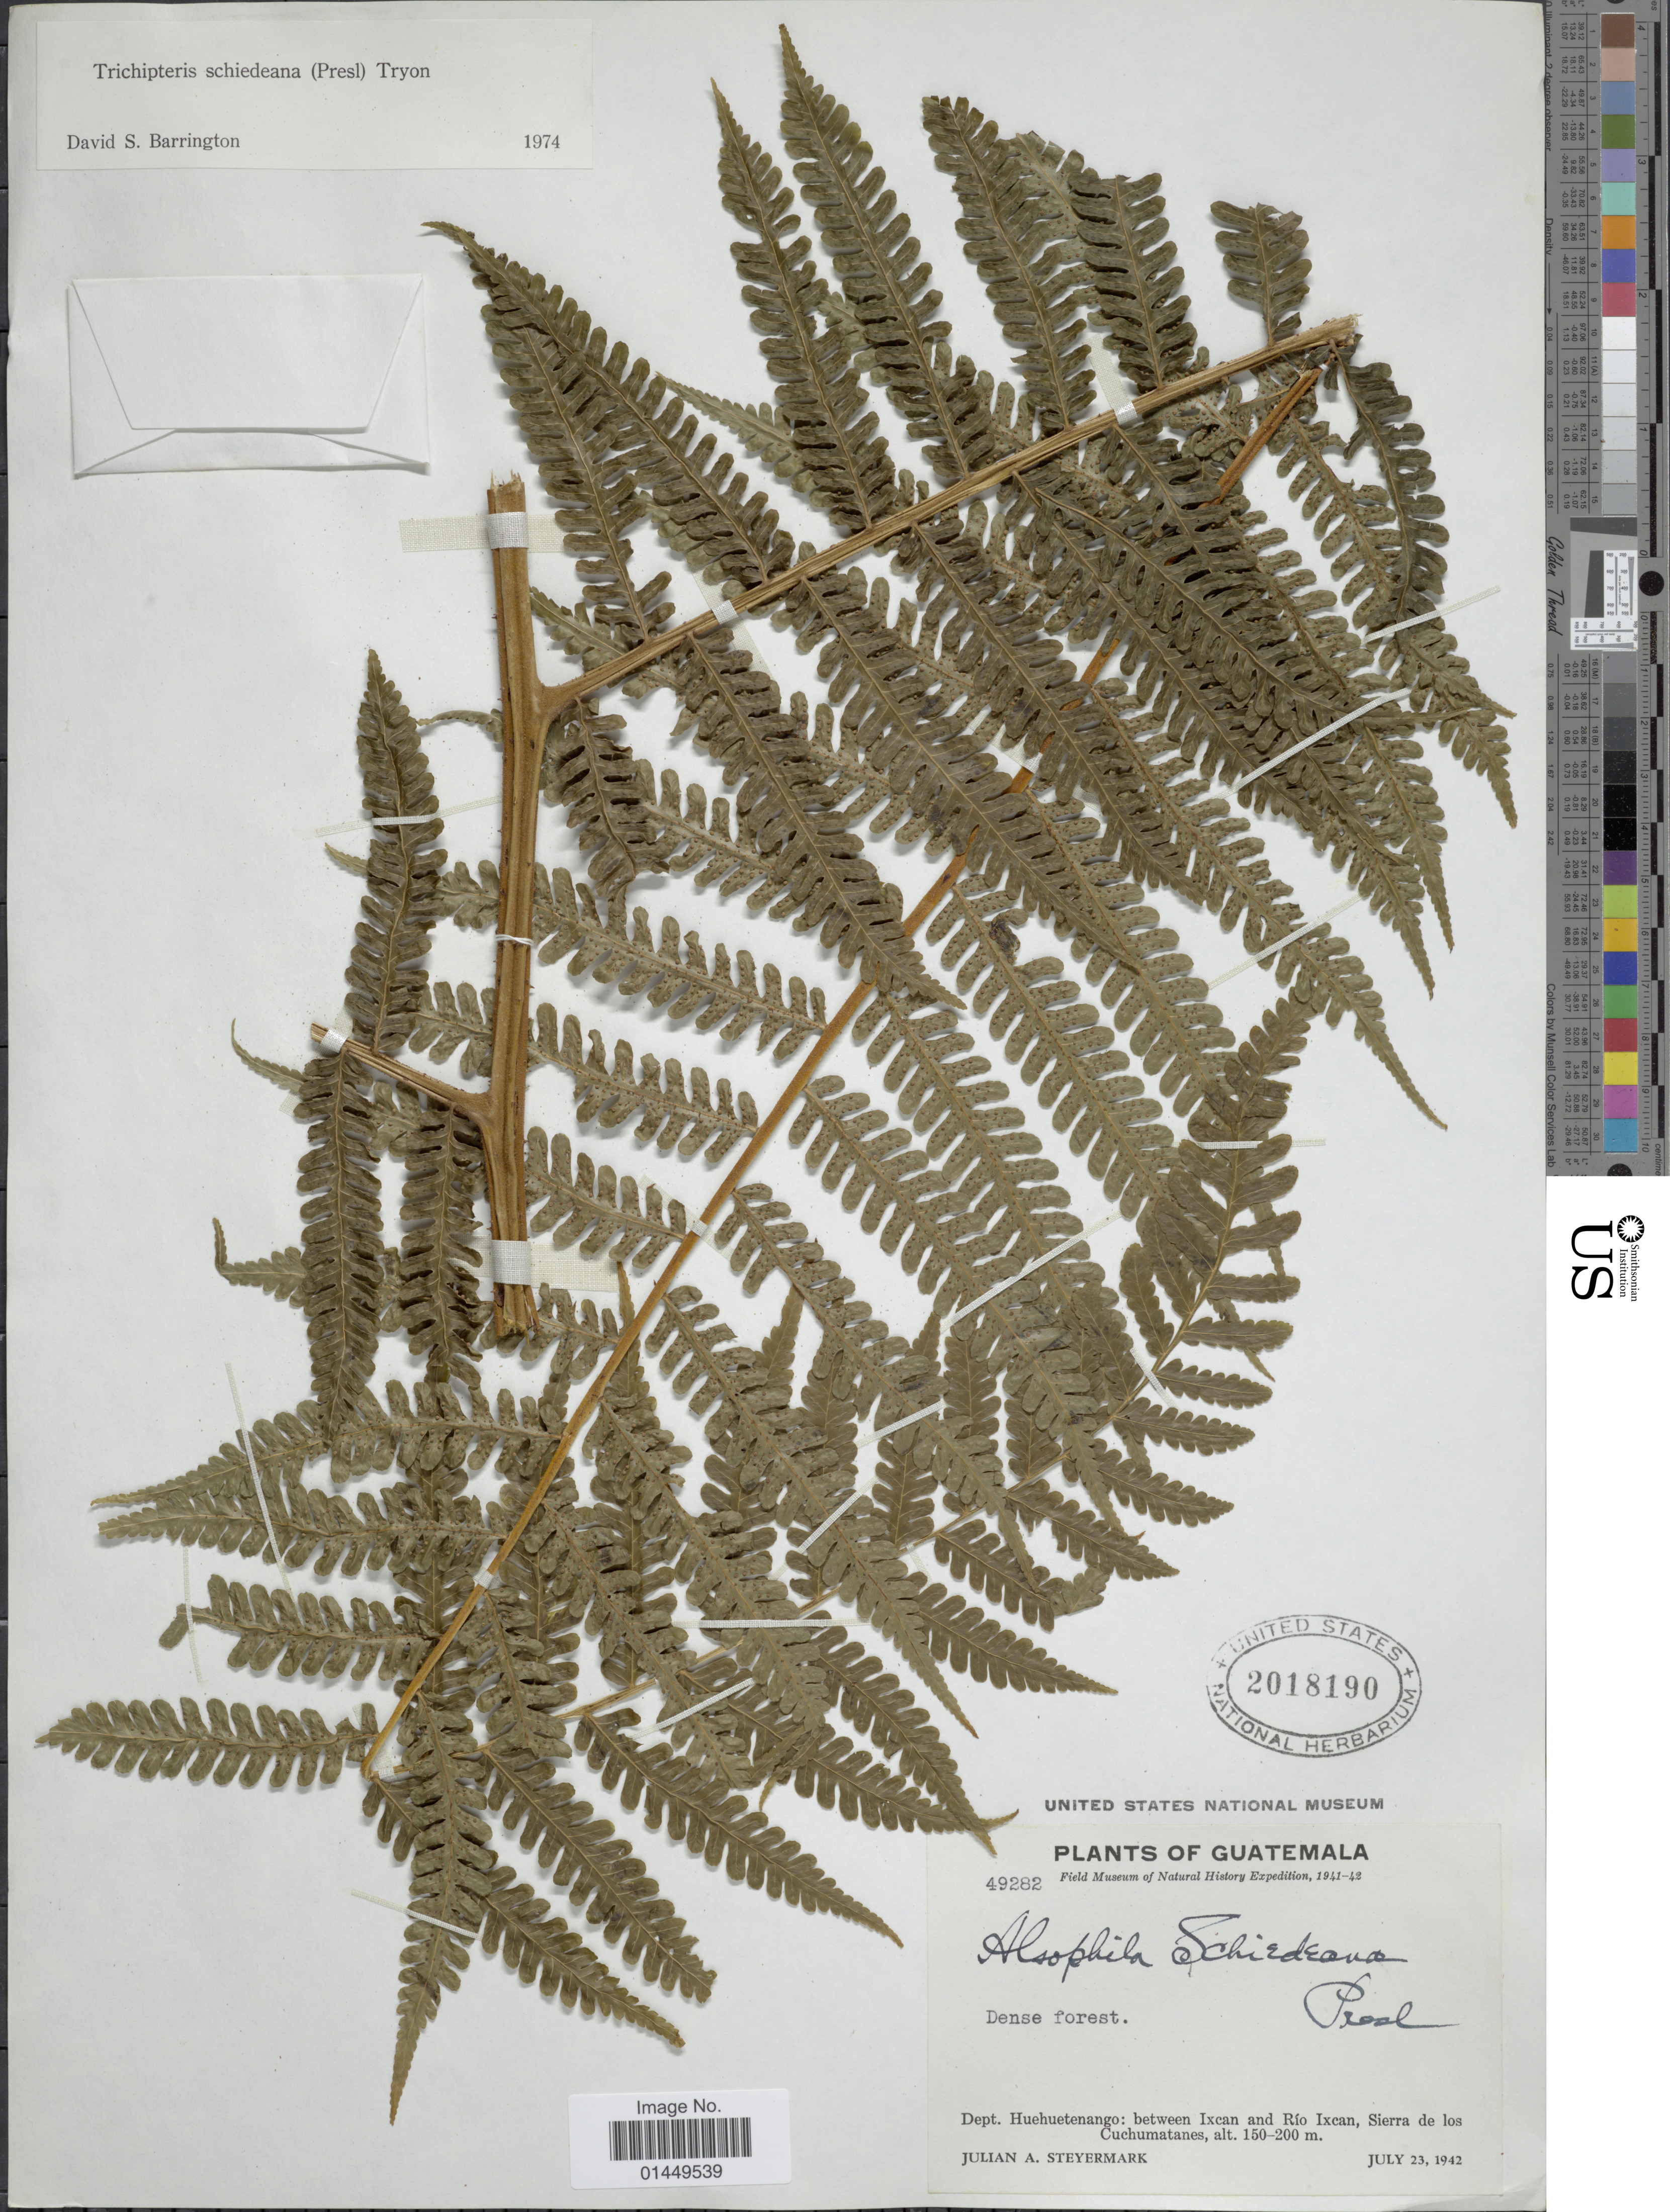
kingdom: Plantae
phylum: Tracheophyta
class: Polypodiopsida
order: Cyatheales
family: Cyatheaceae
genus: Cyathea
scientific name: Cyathea schiedeana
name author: (C. Presl) Domin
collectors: J. Steyermark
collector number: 49282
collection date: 1942-07-23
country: Guatemala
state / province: Huehuetenango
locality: Dept. Huehuetenango: between Ixcan and Rio Ixcan, Sierra de los Cuchulmatanes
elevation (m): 150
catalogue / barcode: US 2018190